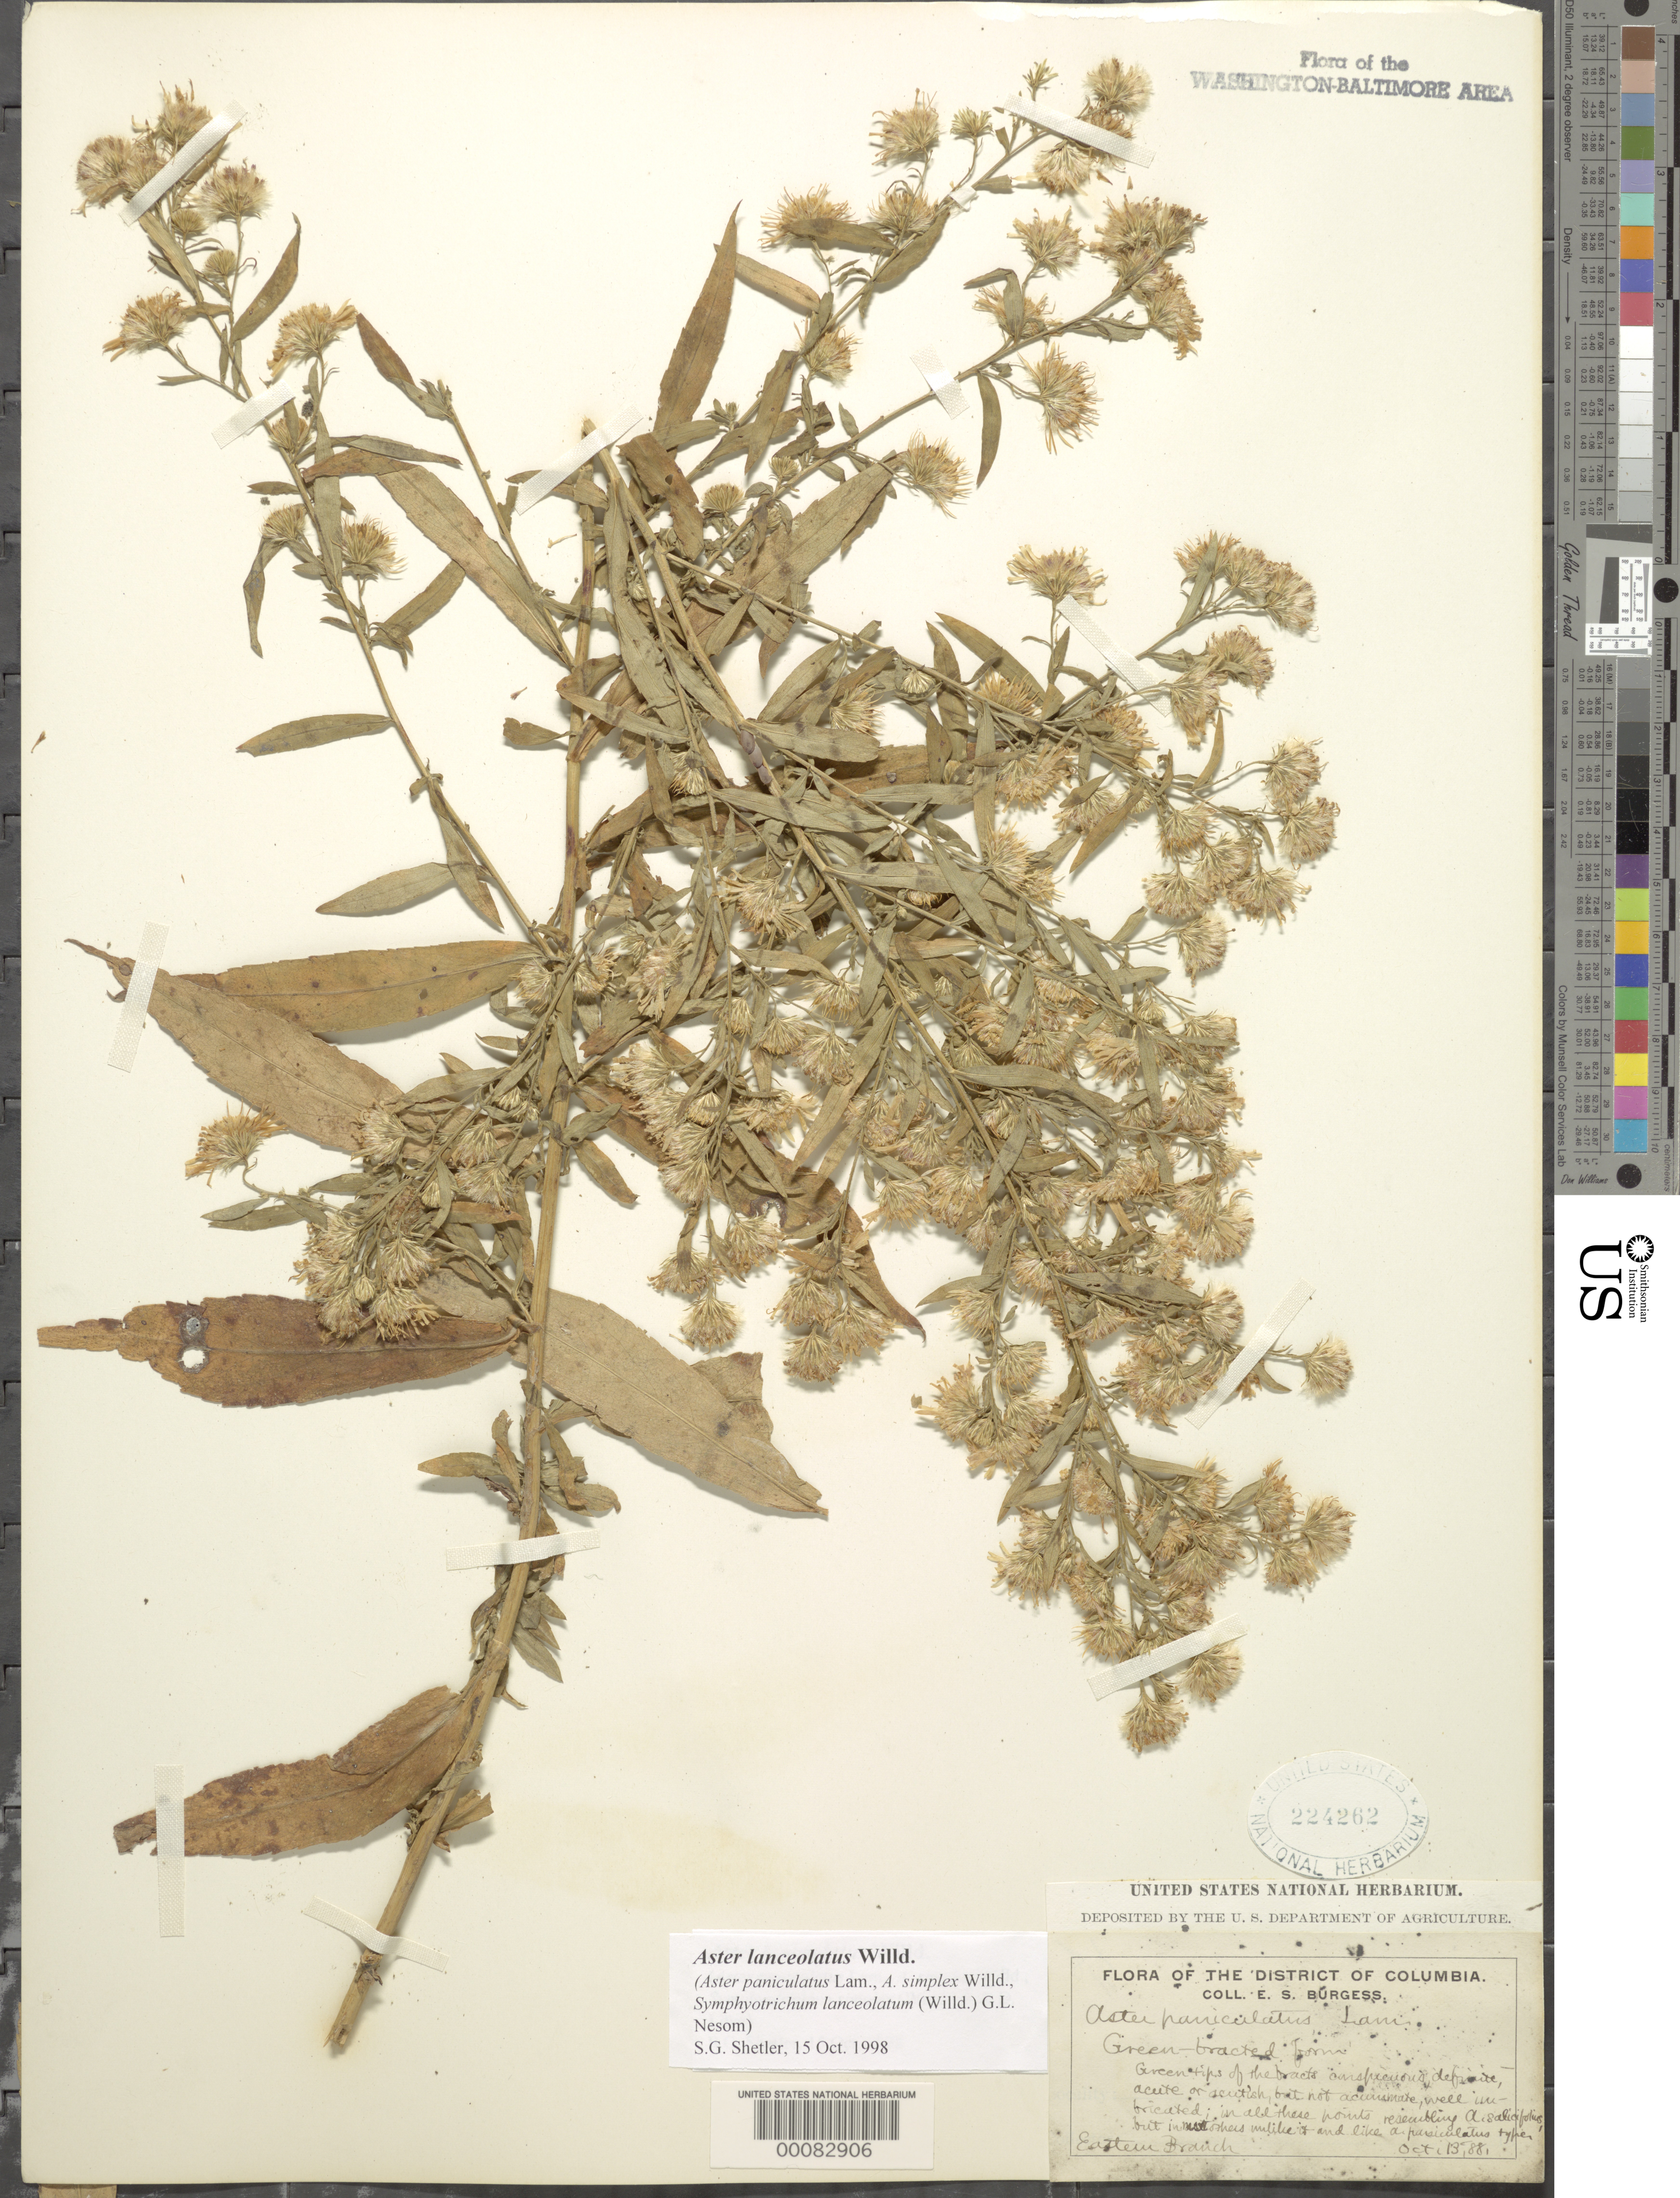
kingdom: Plantae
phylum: Tracheophyta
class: Magnoliopsida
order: Asterales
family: Asteraceae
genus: Symphyotrichum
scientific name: Symphyotrichum lanceolatum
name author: (Willd.) G.L. Nesom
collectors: E. Burgess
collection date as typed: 13 Oct 1888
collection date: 1888-10-13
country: United States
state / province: District of Columbia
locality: Eastern Branch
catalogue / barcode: US 224262